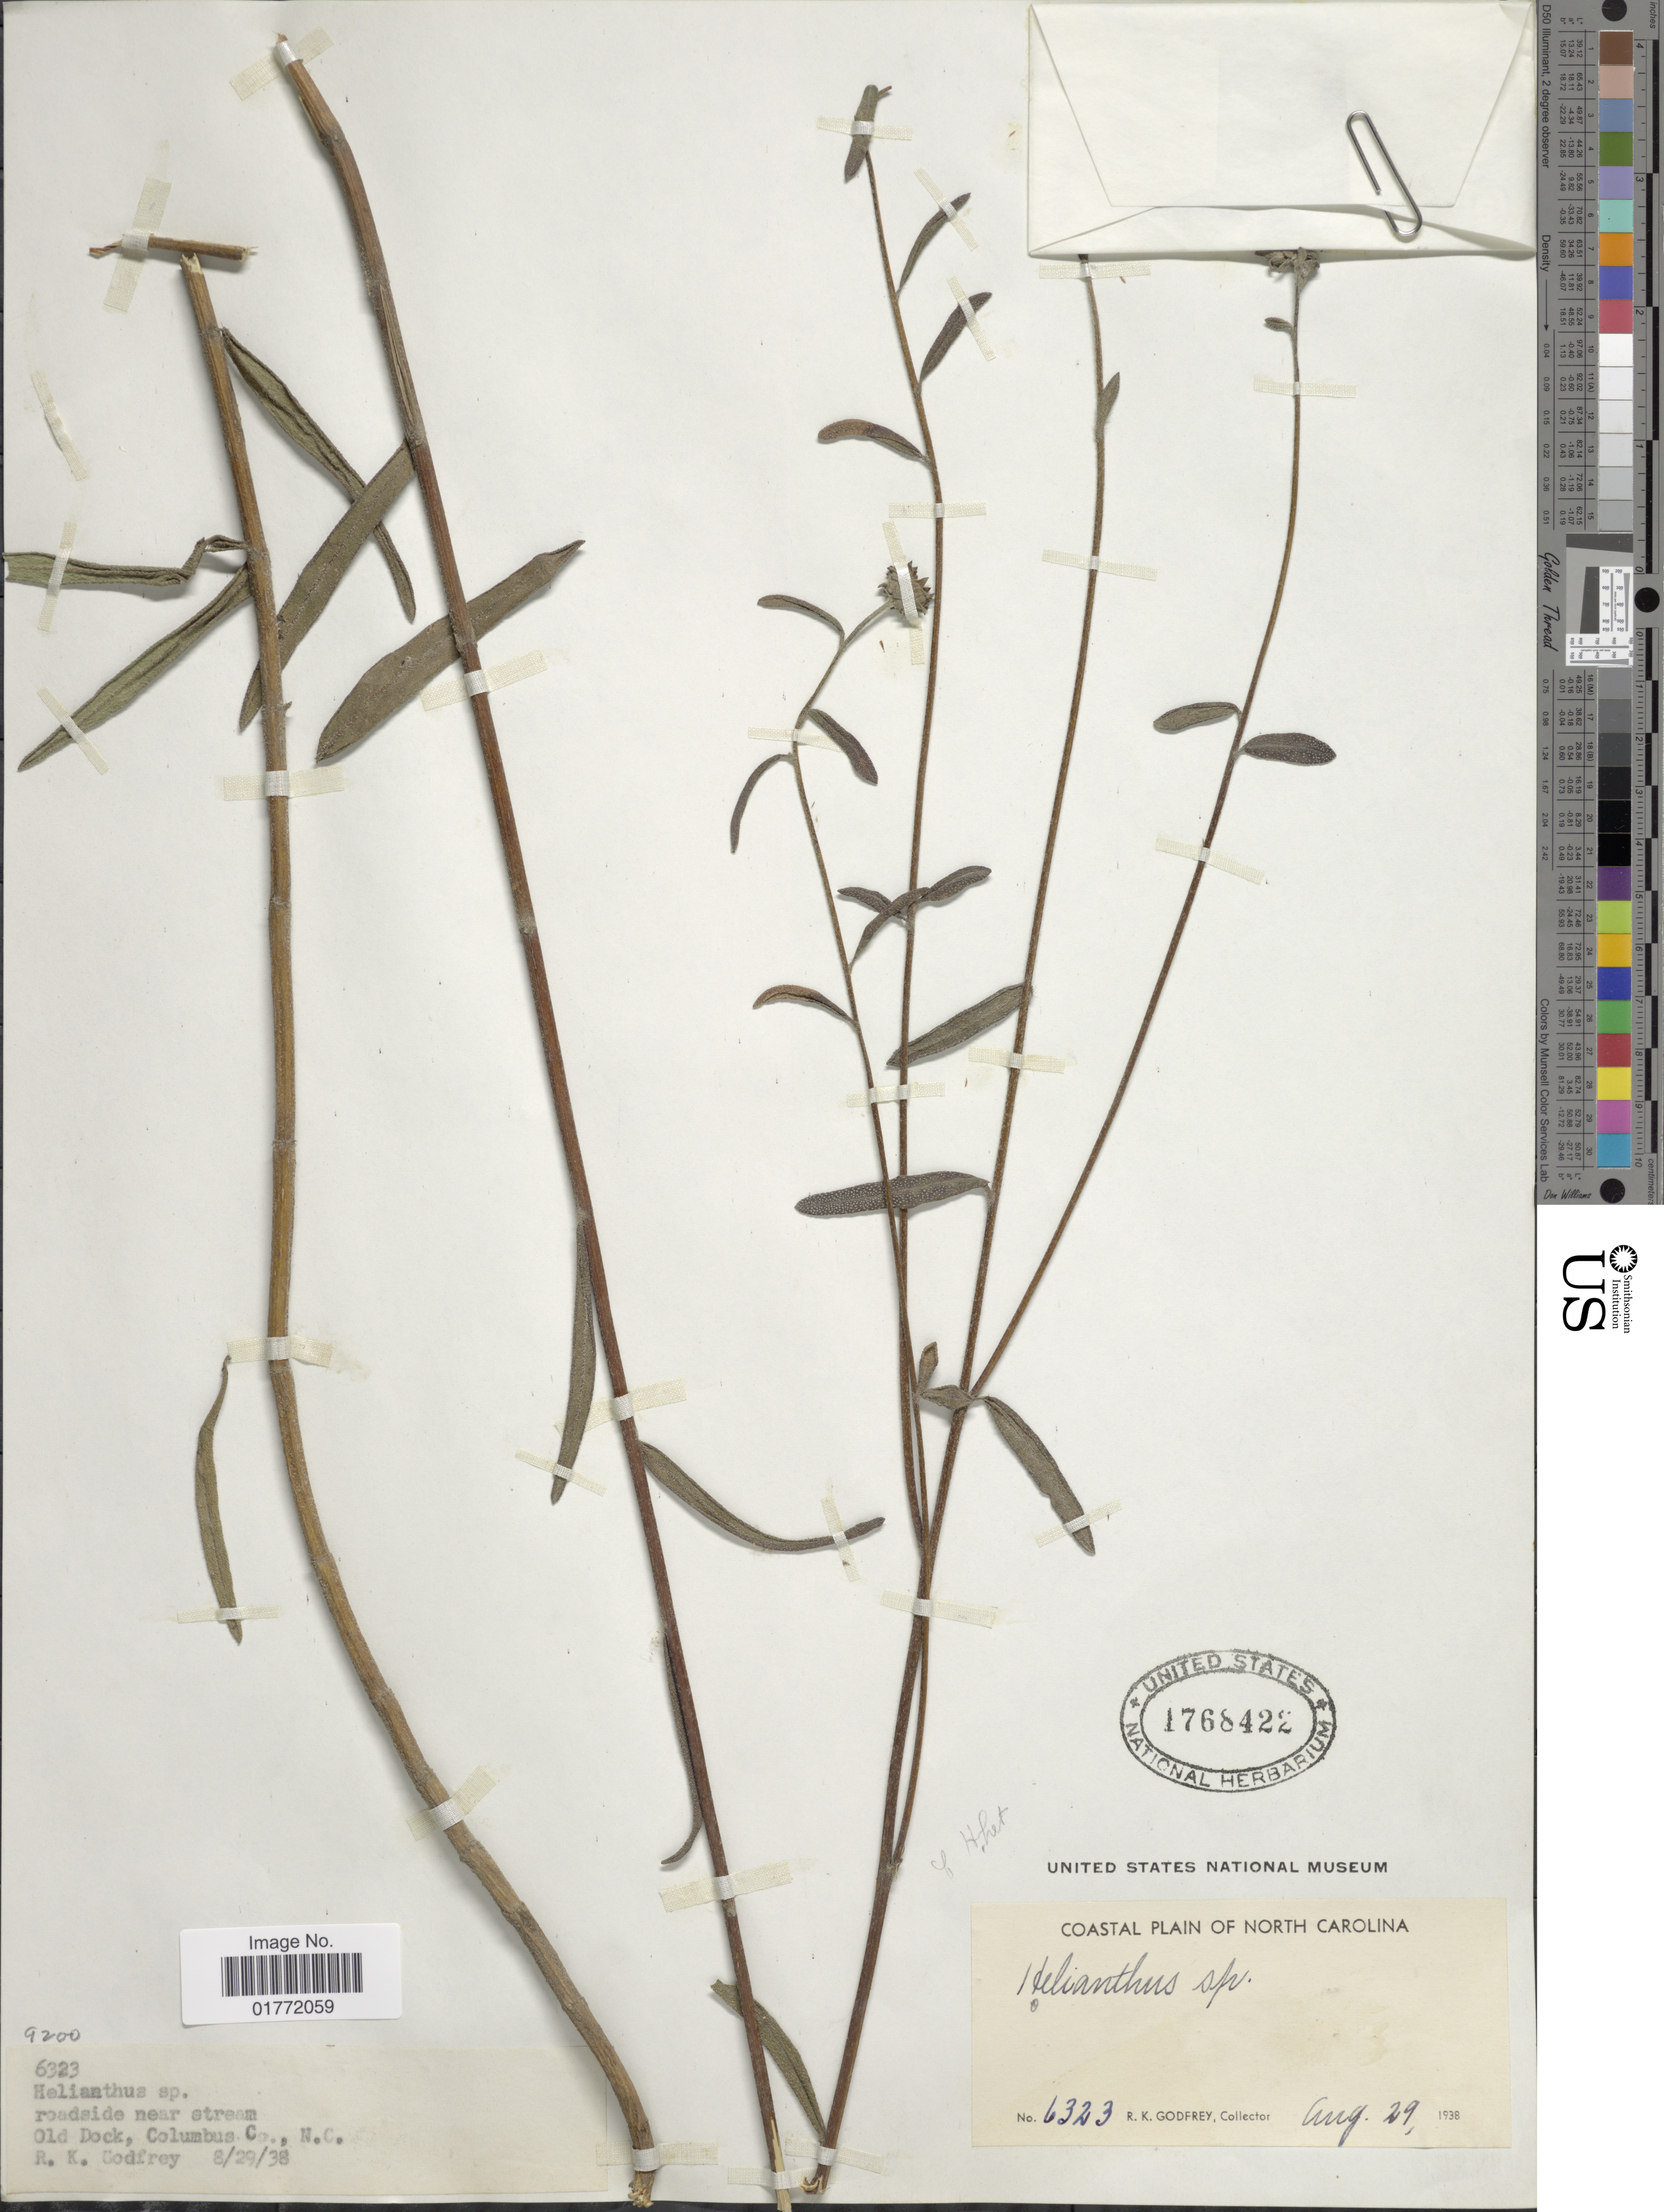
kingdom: Plantae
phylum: Tracheophyta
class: Magnoliopsida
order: Asterales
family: Asteraceae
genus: Helianthus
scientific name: Helianthus sp.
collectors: R. K. Godfrey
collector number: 6323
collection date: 1938-08-29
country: United States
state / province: North Carolina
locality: Roadside near stream, Old Dock, Colombus Co.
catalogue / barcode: US 1768422